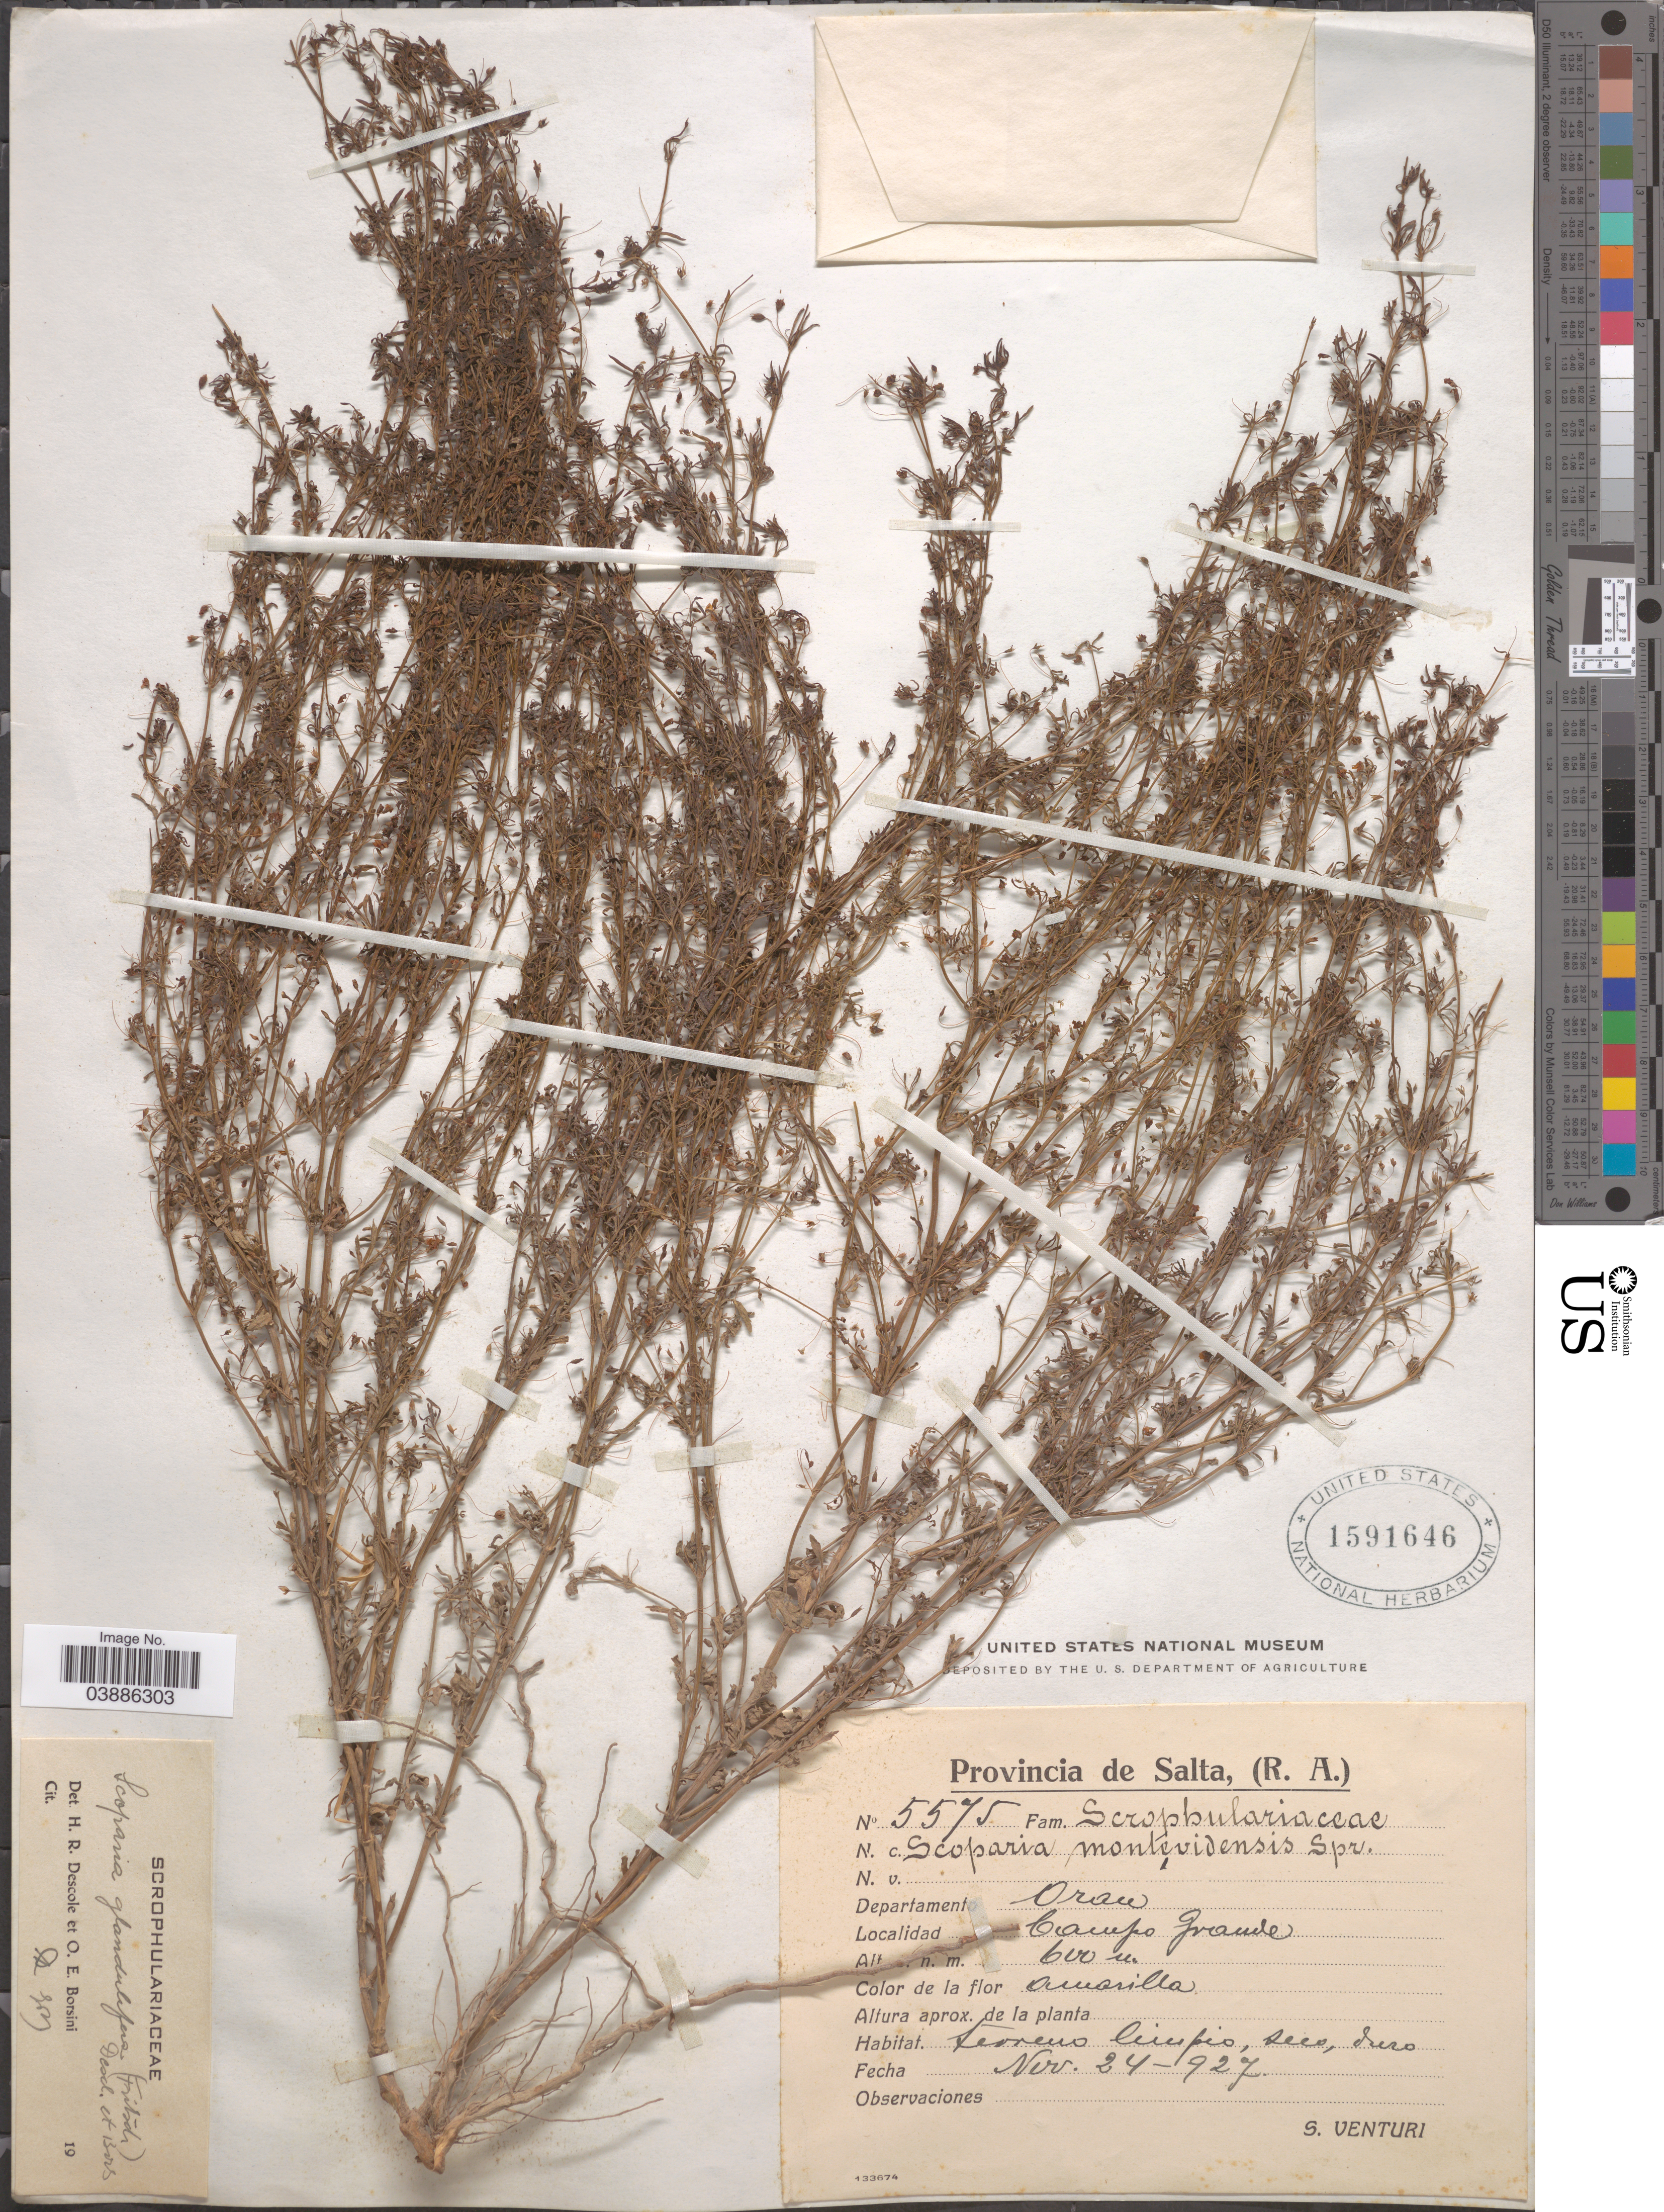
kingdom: Plantae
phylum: Tracheophyta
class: Magnoliopsida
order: Lamiales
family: Plantaginaceae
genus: Scoparia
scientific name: Scoparia glandulifera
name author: (Fritsch) Descole & Borsini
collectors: S. Venturi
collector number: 5575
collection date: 1927-11-24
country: Argentina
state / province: Salta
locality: Departamento Oran. Campo Grande.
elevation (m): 600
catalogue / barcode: US 1591646